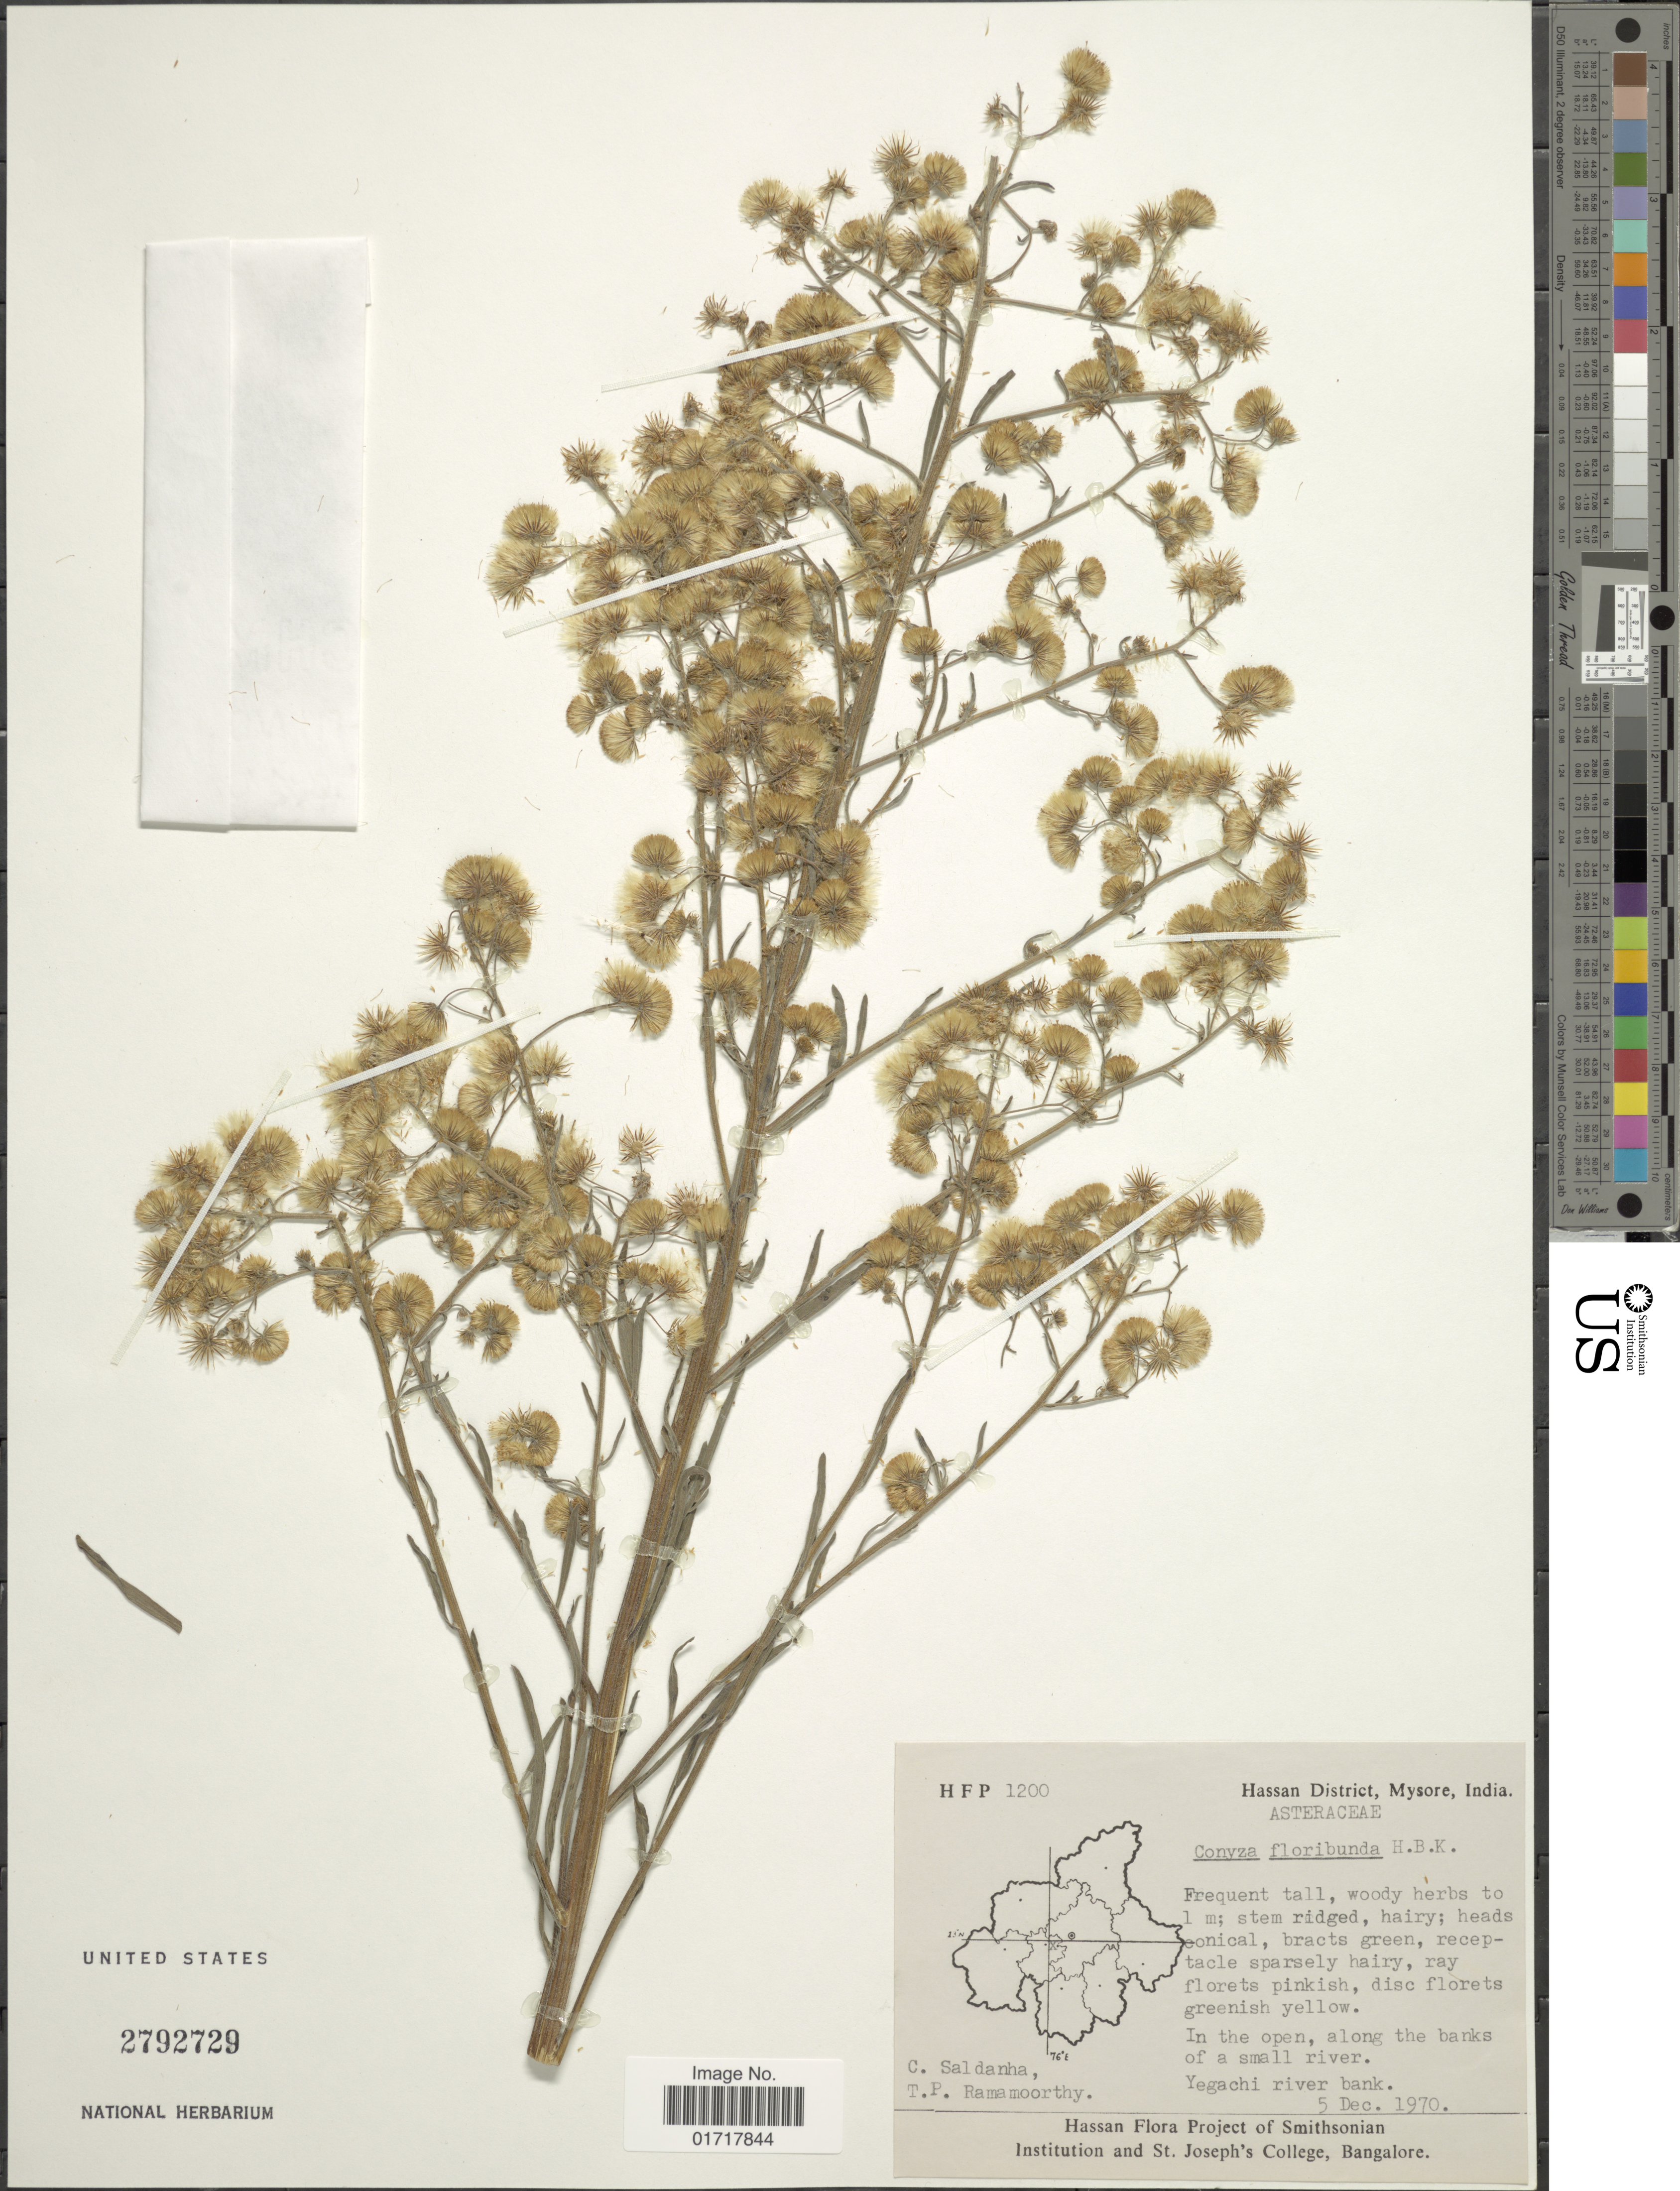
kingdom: Plantae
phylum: Tracheophyta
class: Magnoliopsida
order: Asterales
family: Asteraceae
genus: Conyza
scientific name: Conyza floribunda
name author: Kunth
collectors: C. Saldanha & T. P. Ramamoorthy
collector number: HFP1200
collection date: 1970-12-05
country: India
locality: Hassan District, Mysore, India. In the open , along the banks of a small river, Yegachi river bank.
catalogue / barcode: US 2792729